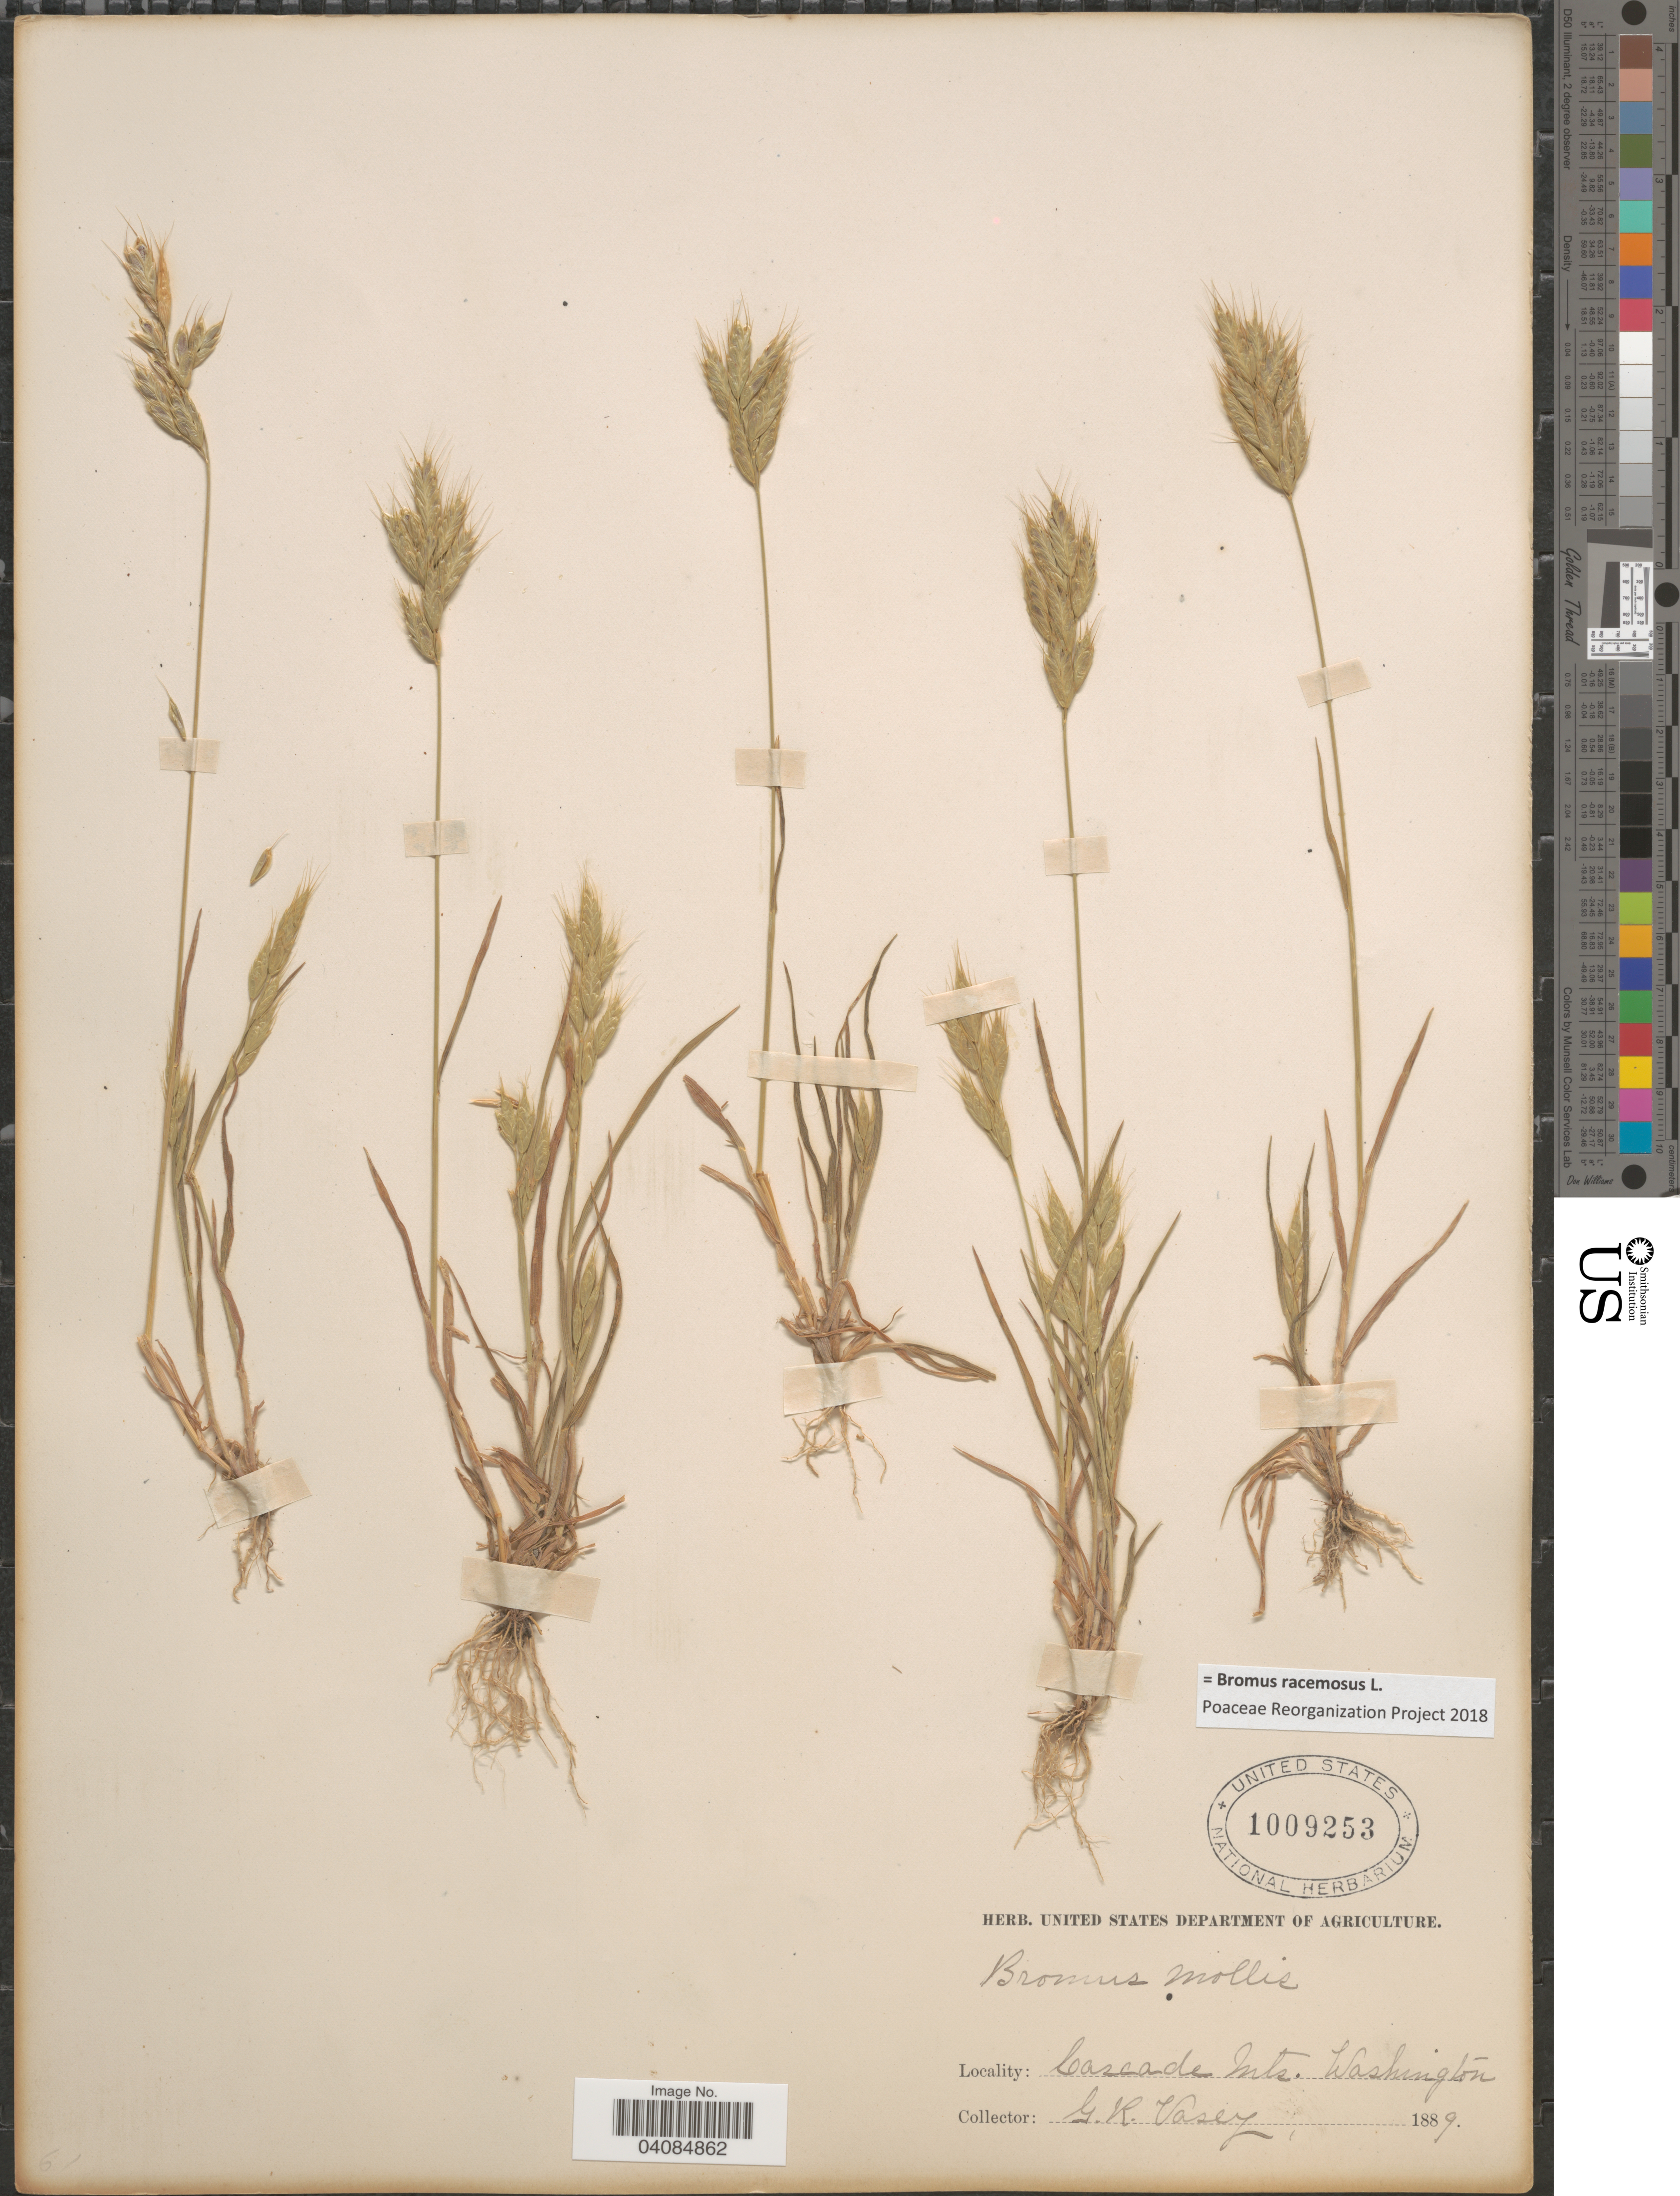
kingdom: Plantae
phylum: Tracheophyta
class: Liliopsida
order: Poales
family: Poaceae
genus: Bromus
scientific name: Bromus racemosus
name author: L.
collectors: G. R. Vasey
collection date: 1889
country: United States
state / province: Washington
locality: Cascade Mts.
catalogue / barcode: US 1009253